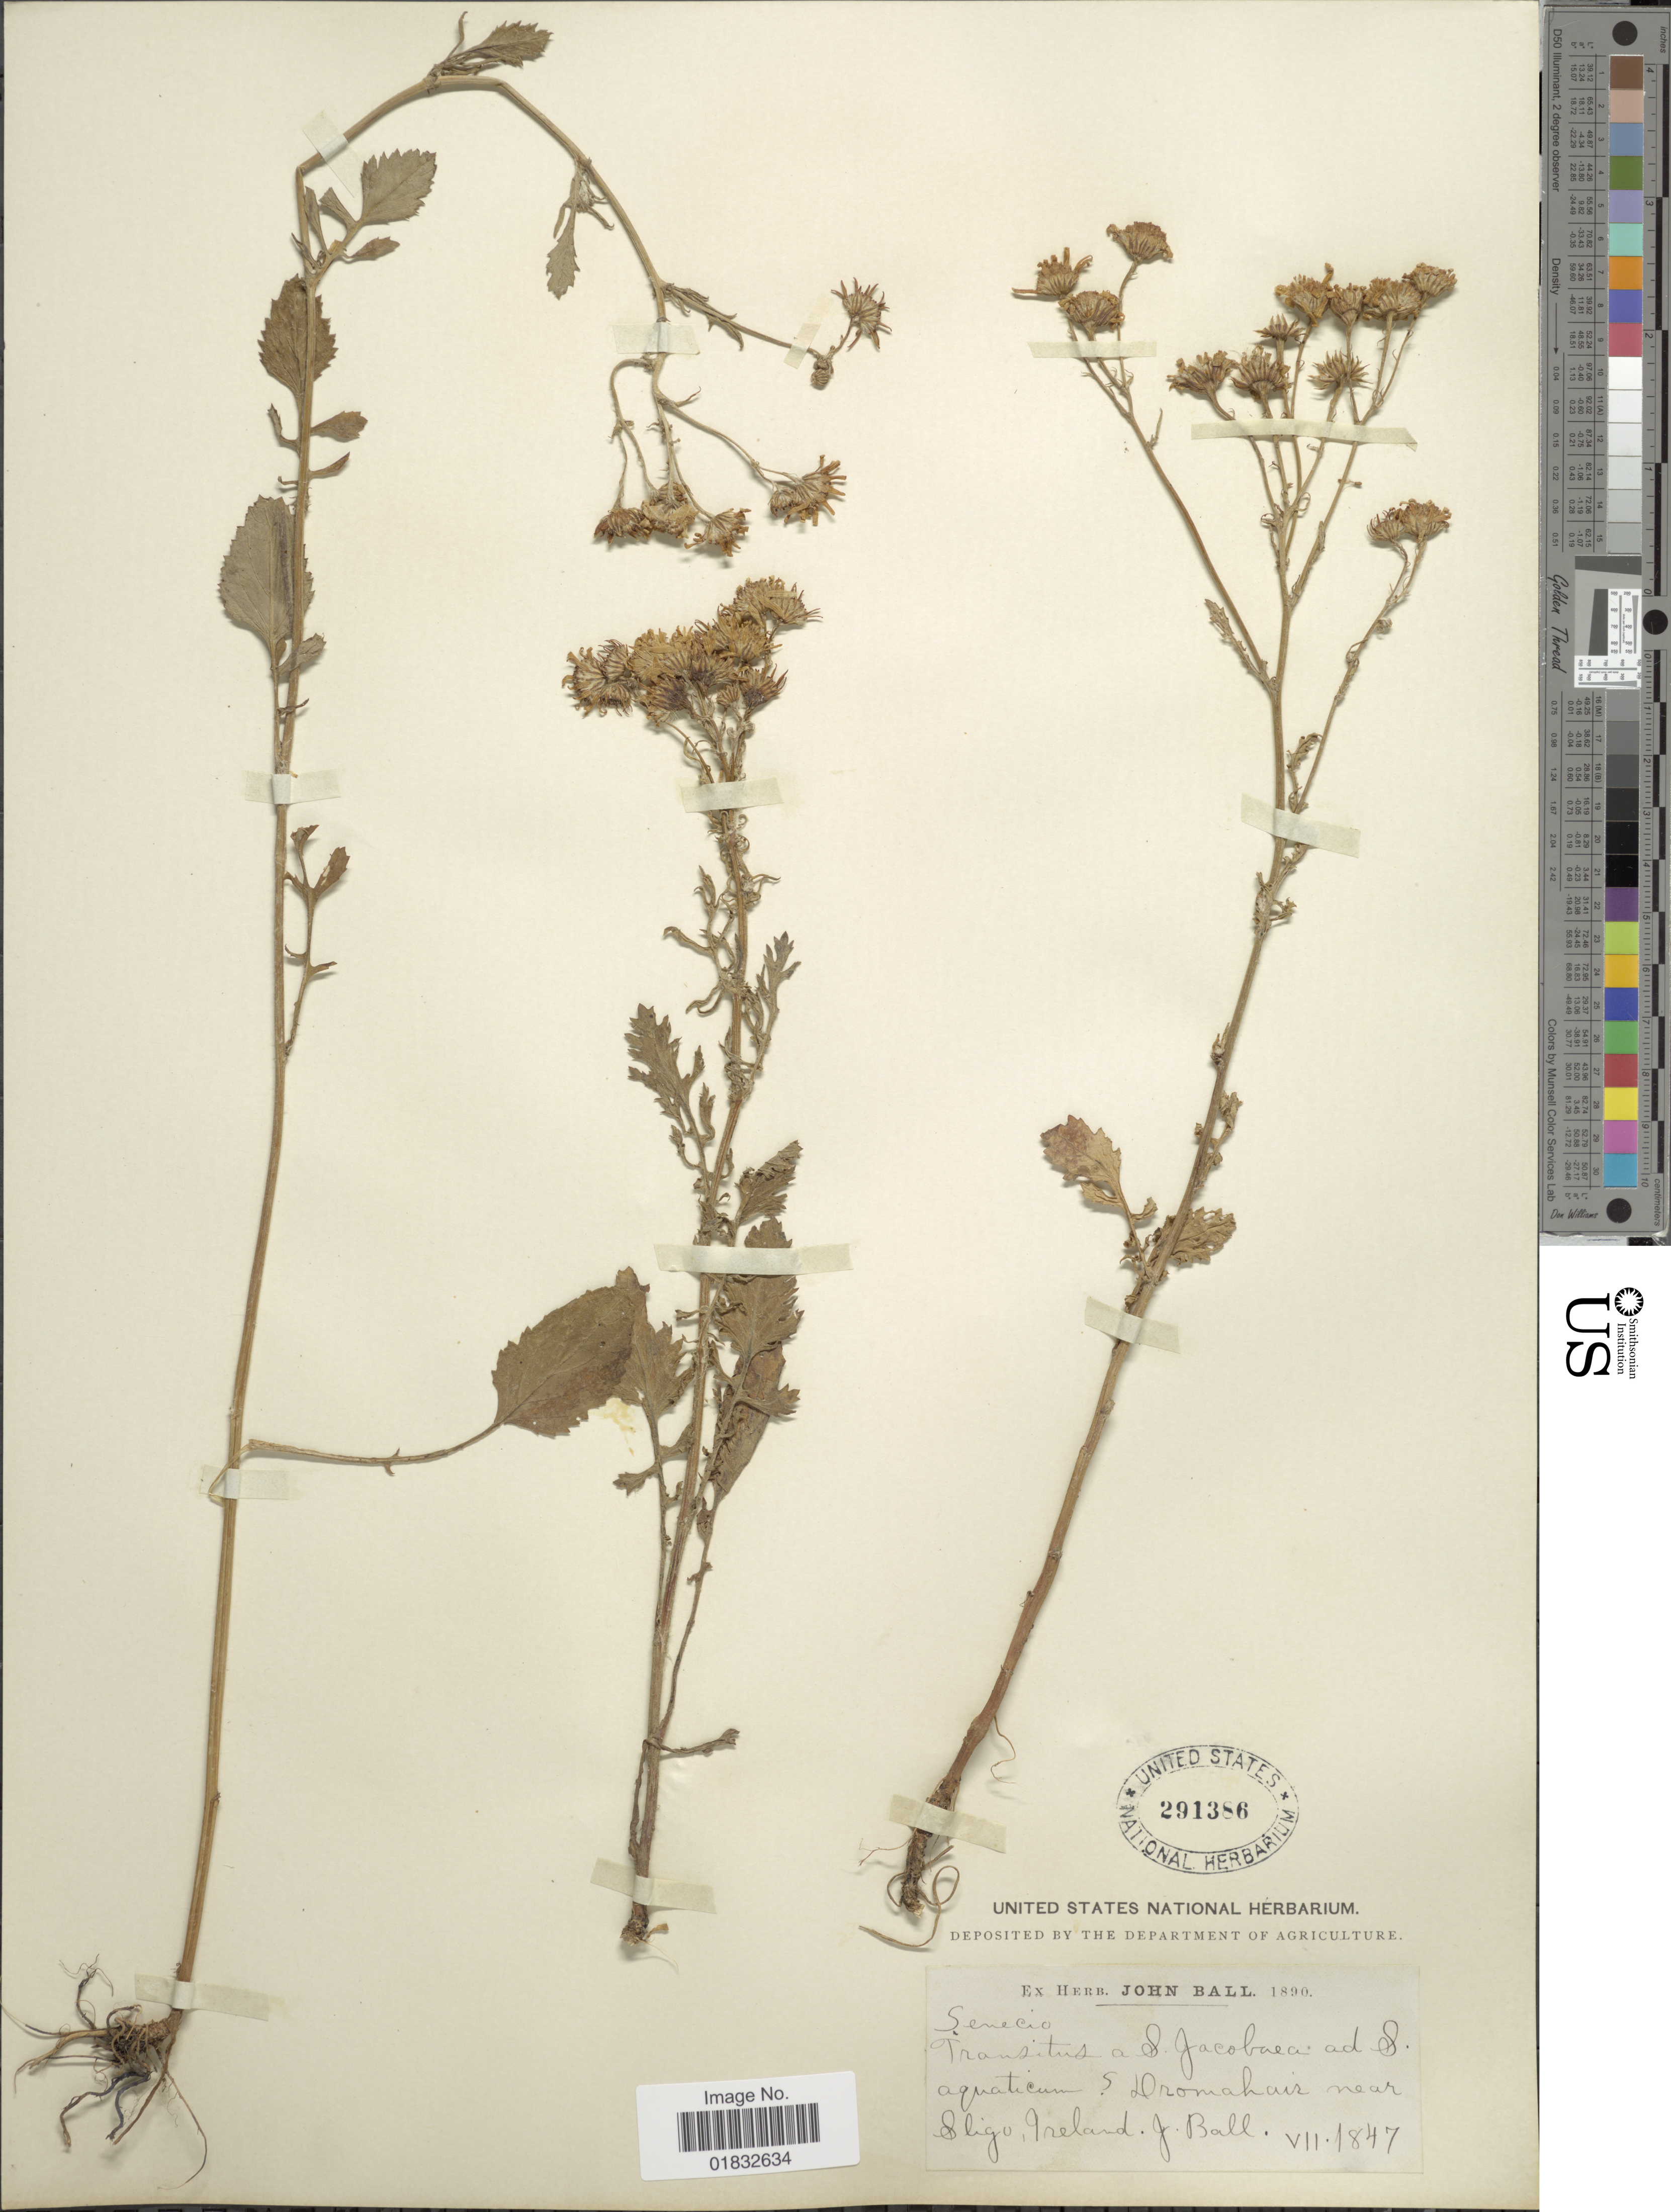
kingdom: Plantae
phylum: Tracheophyta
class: Magnoliopsida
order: Asterales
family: Asteraceae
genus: Jacobaea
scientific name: Jacobaea vulgaris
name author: Gaertn.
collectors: J. Ball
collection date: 1847-07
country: Ireland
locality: Dromahaiz near Sligo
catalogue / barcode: US 291386